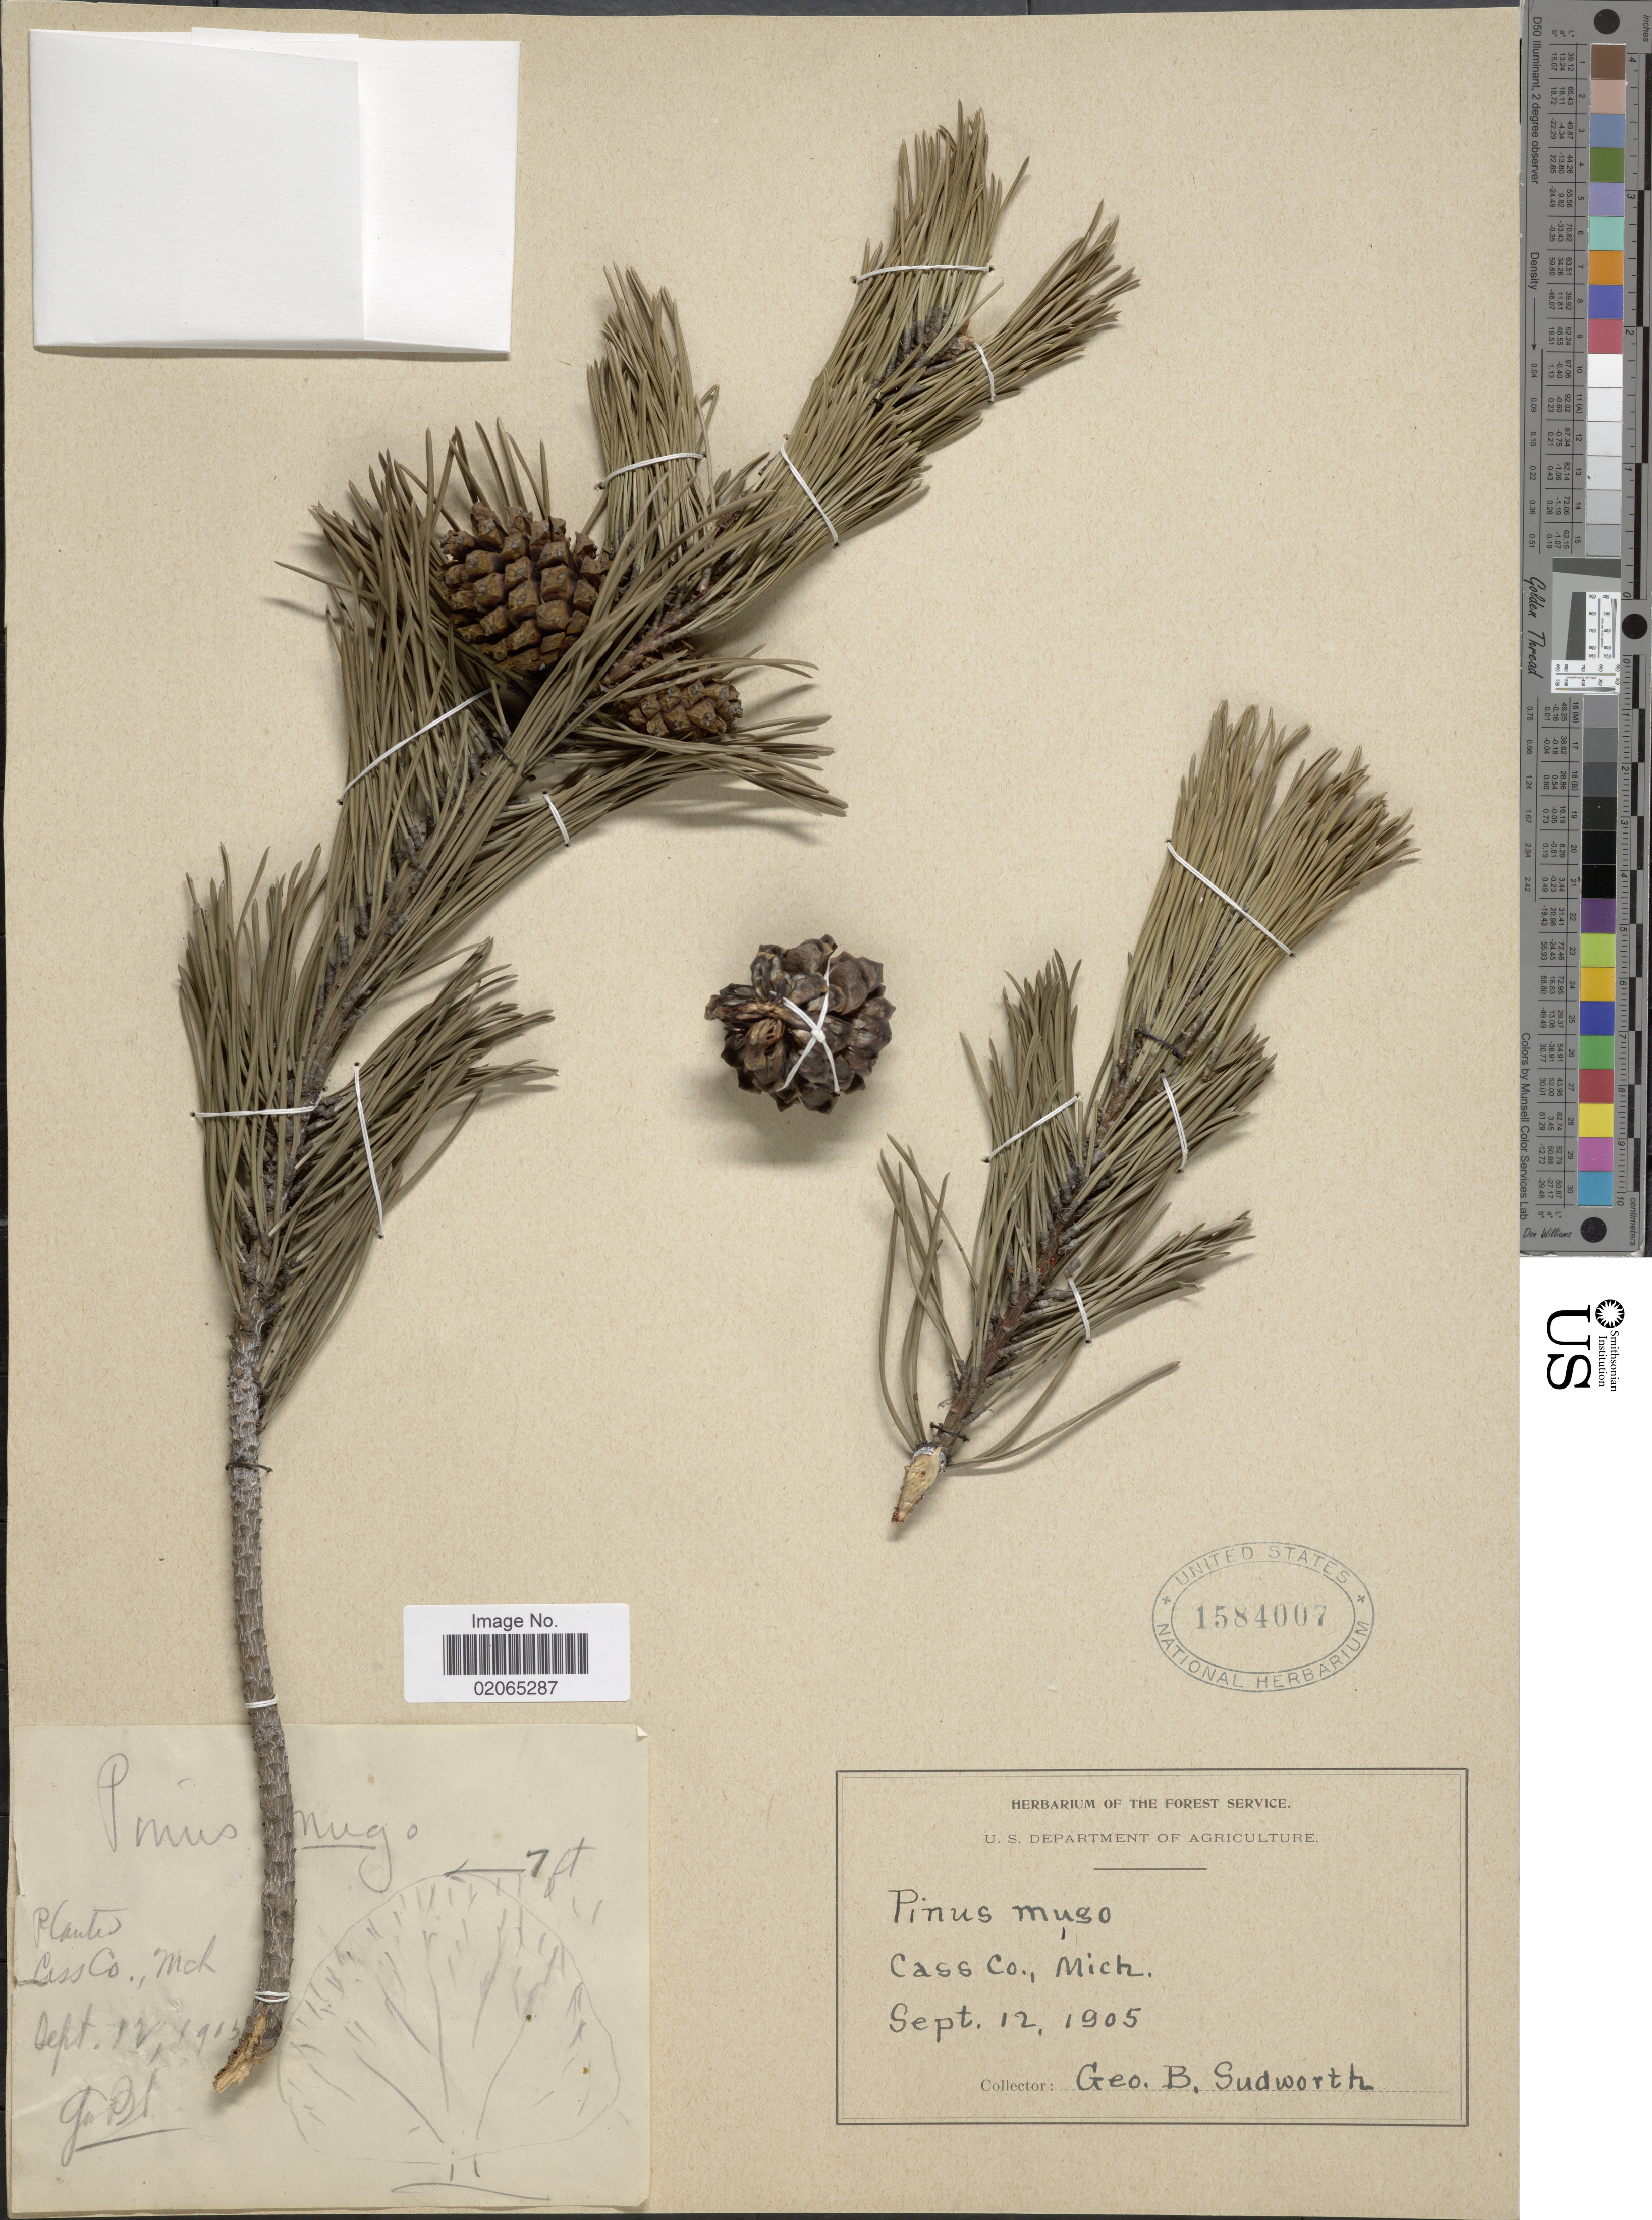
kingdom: Plantae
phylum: Tracheophyta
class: Pinopsida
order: Pinales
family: Pinaceae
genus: Pinus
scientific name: Pinus mugo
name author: Turra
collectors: G. B. Sudworth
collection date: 1905-09-12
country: United States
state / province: Michigan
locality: Cass Co., Mich.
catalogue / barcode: US 1584007